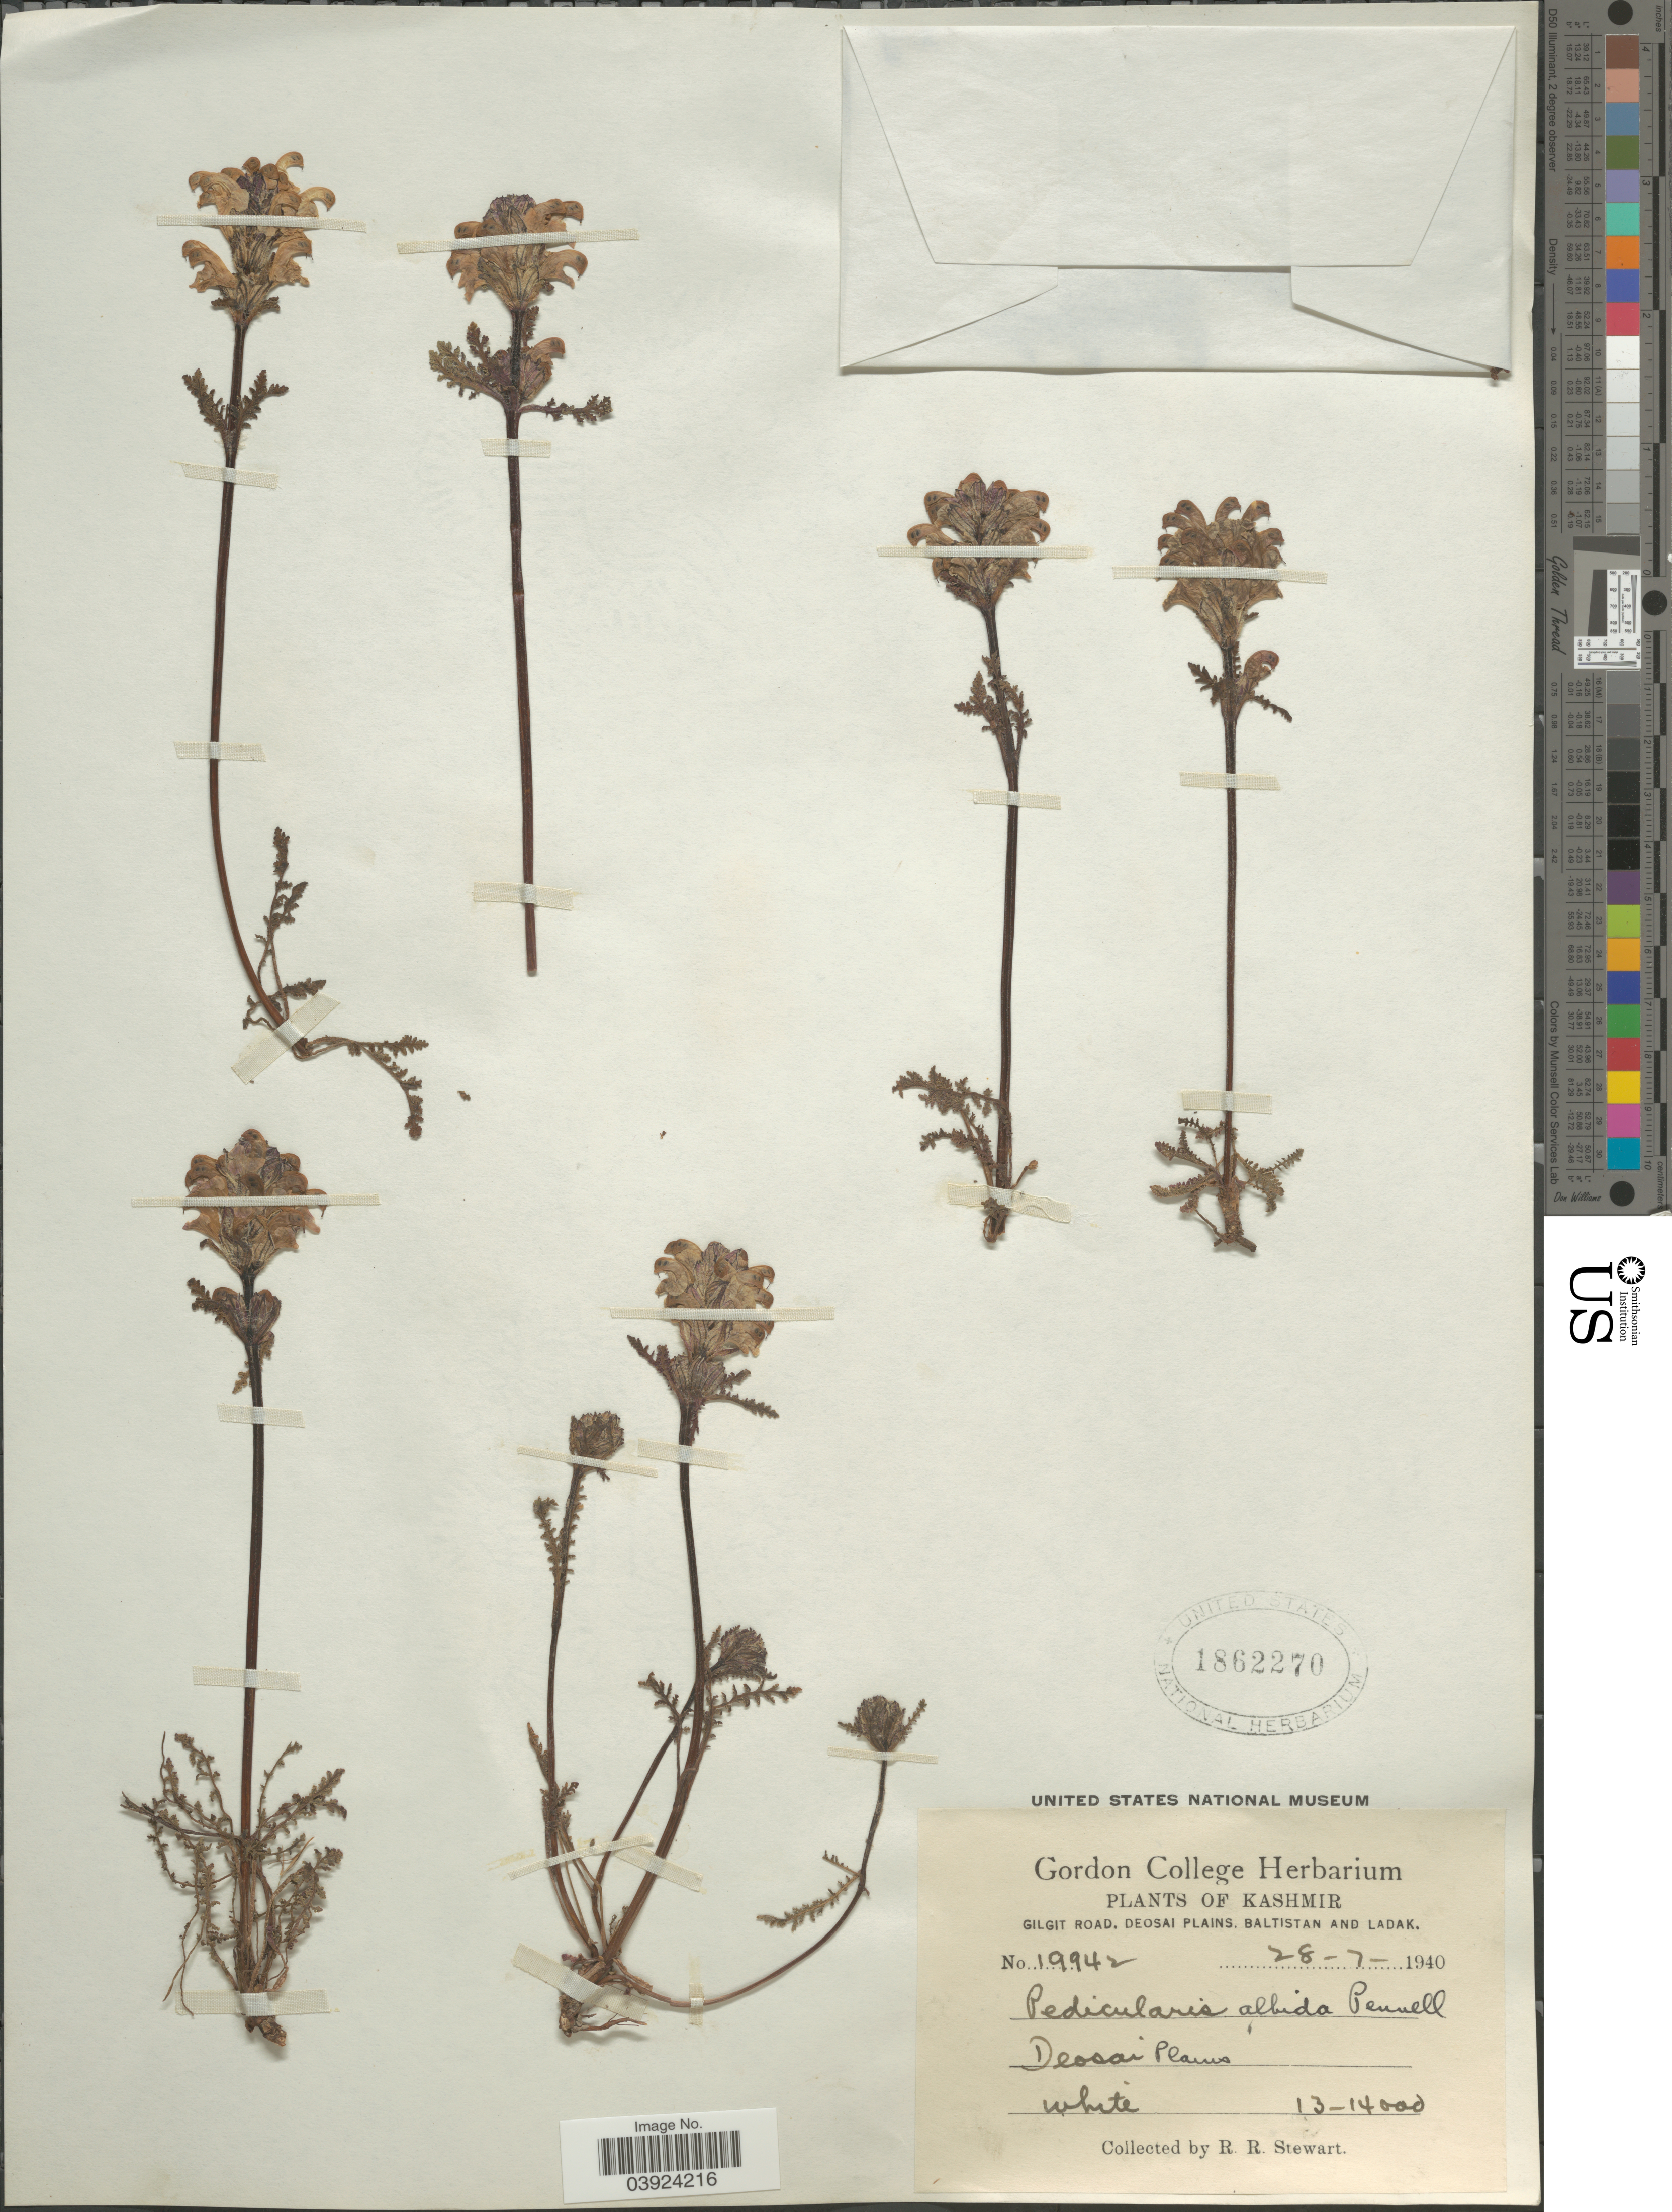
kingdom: Plantae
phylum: Tracheophyta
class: Magnoliopsida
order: Lamiales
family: Orobanchaceae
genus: Pedicularis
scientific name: Pedicularis cheilanthifolia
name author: Schrenk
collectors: R. Stewart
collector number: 19942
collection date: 1940-07-28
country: India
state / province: Jammu and Kashmir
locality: Kashmir. Deosai Plains.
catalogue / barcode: US 1862270